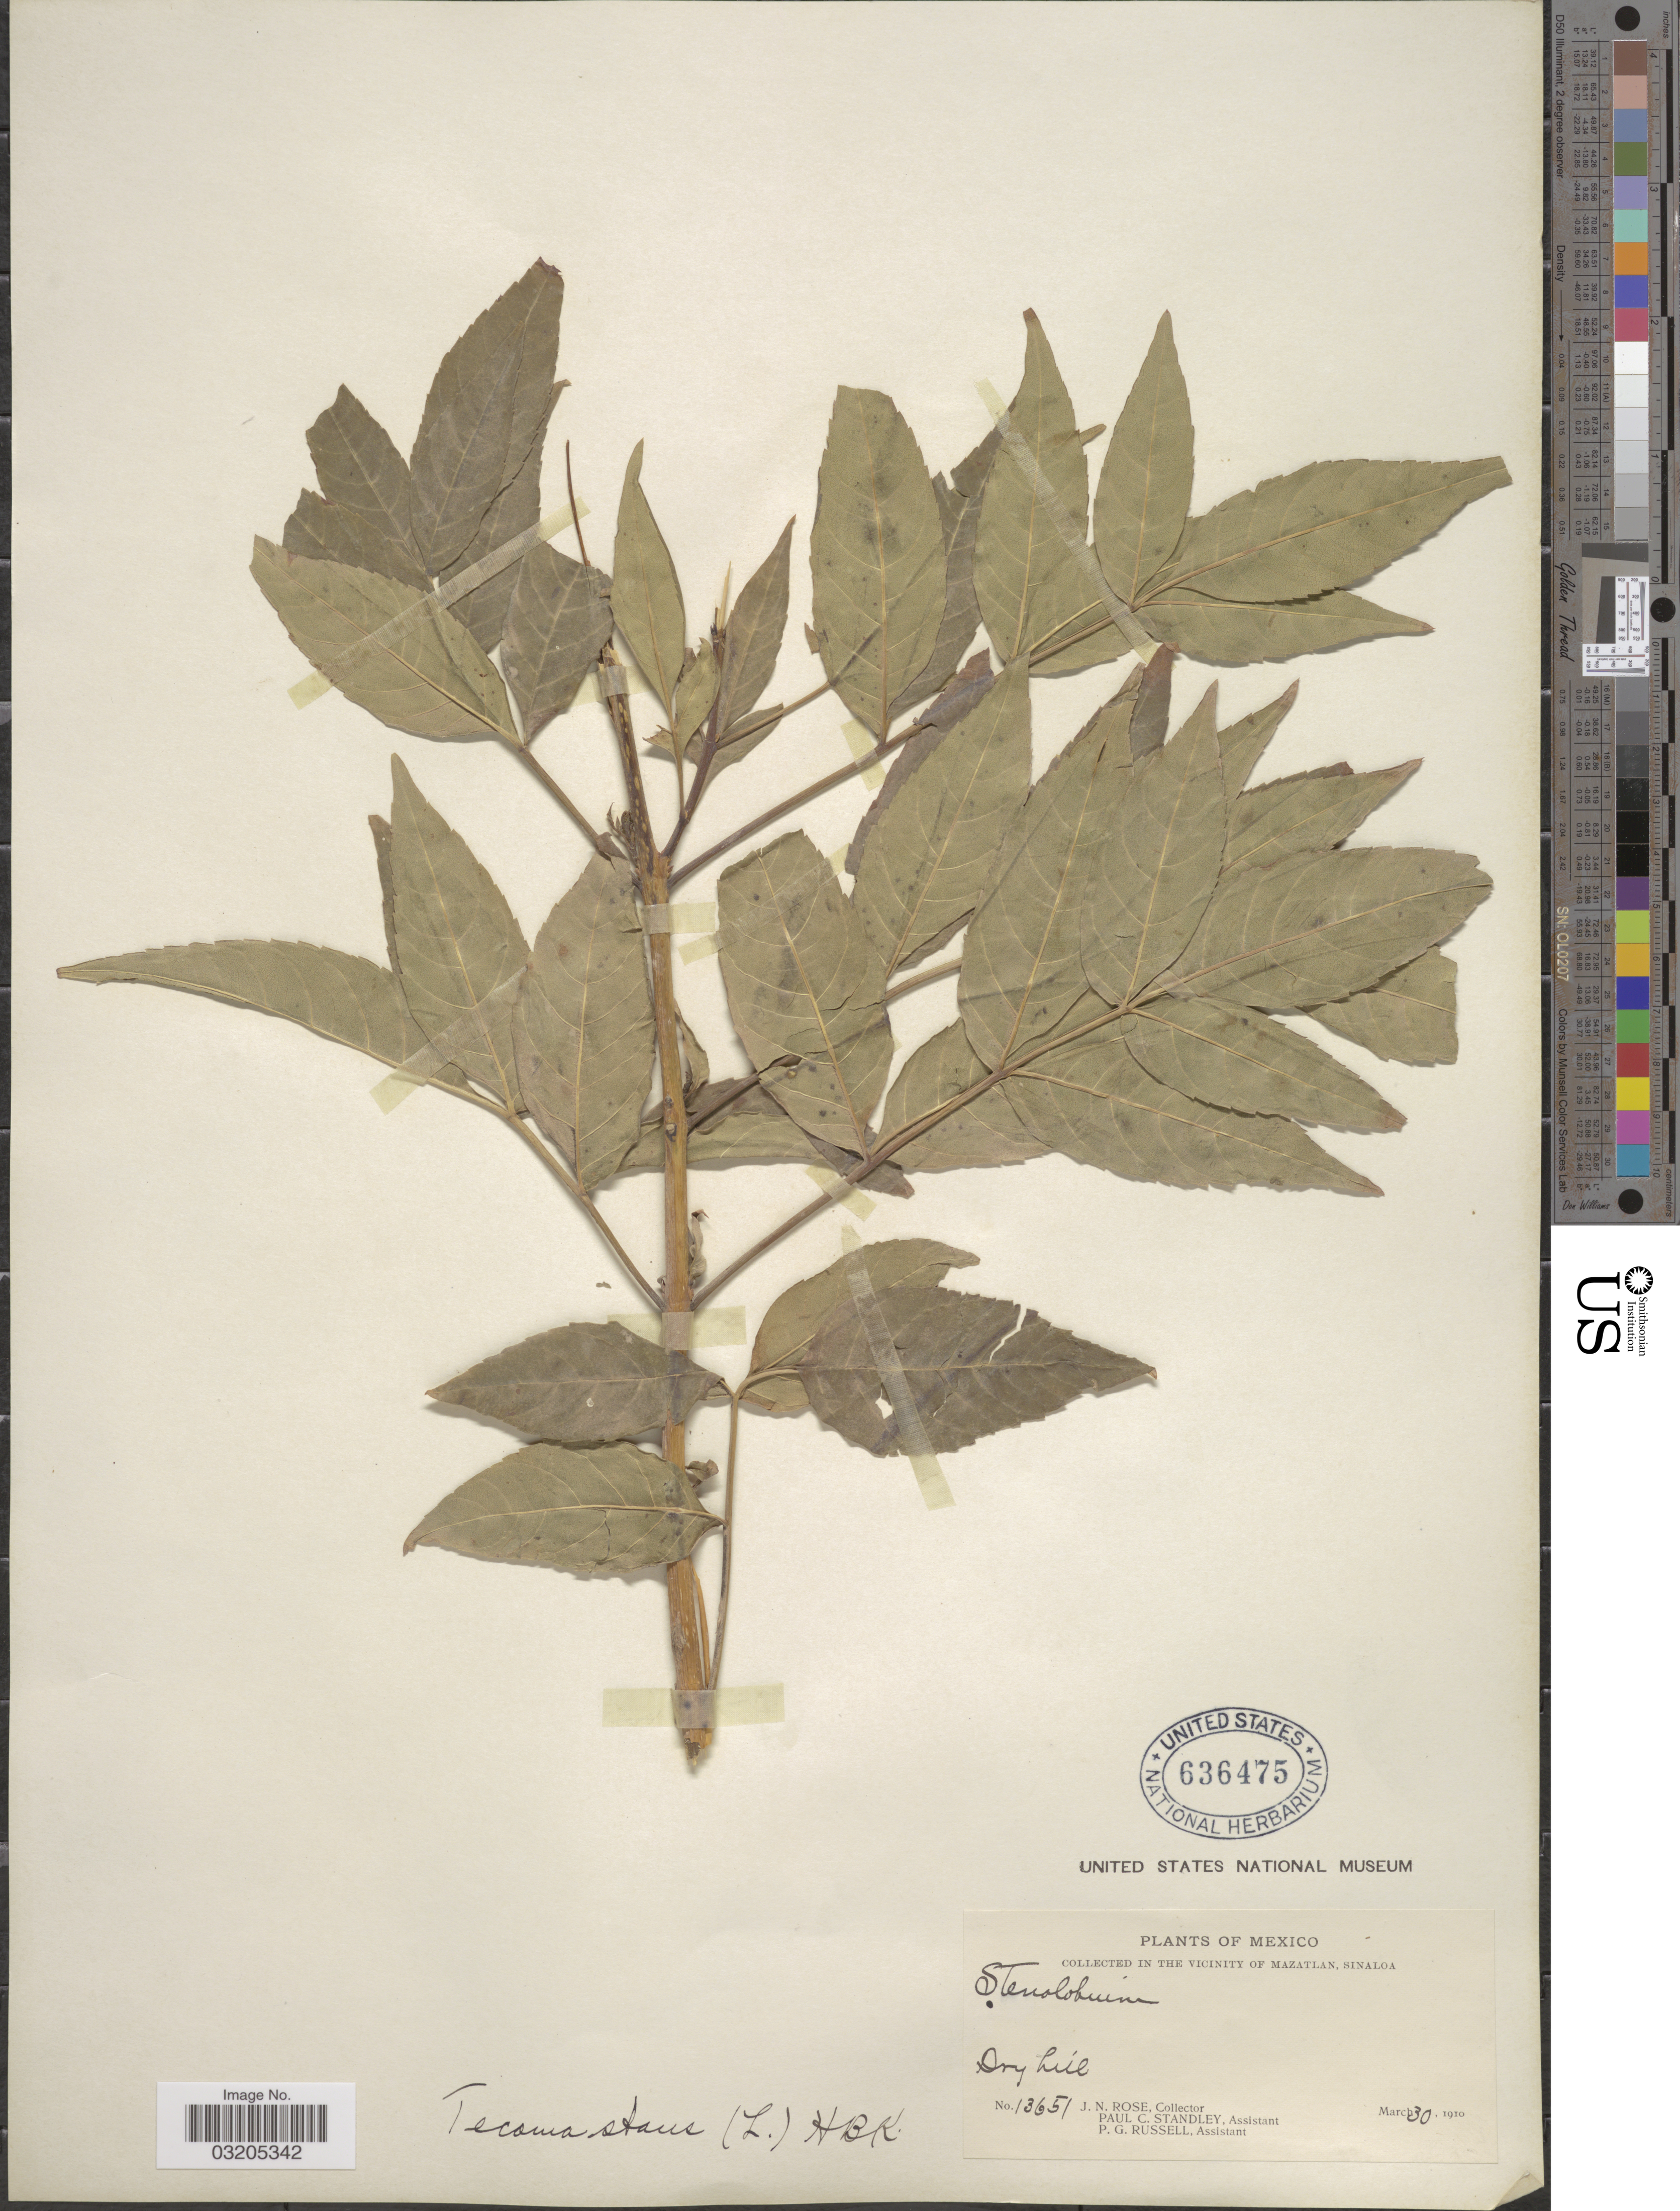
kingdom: Plantae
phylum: Tracheophyta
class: Magnoliopsida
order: Lamiales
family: Bignoniaceae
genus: Tecoma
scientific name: Tecoma stans var. stans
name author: (L.) Juss. ex Kunth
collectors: J. N. Rose, P. C. Standley & P. G. Russell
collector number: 13651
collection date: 1910-03-30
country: Mexico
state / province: Sinaloa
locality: In the vicinity of Mazatlan.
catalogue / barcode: US 636475